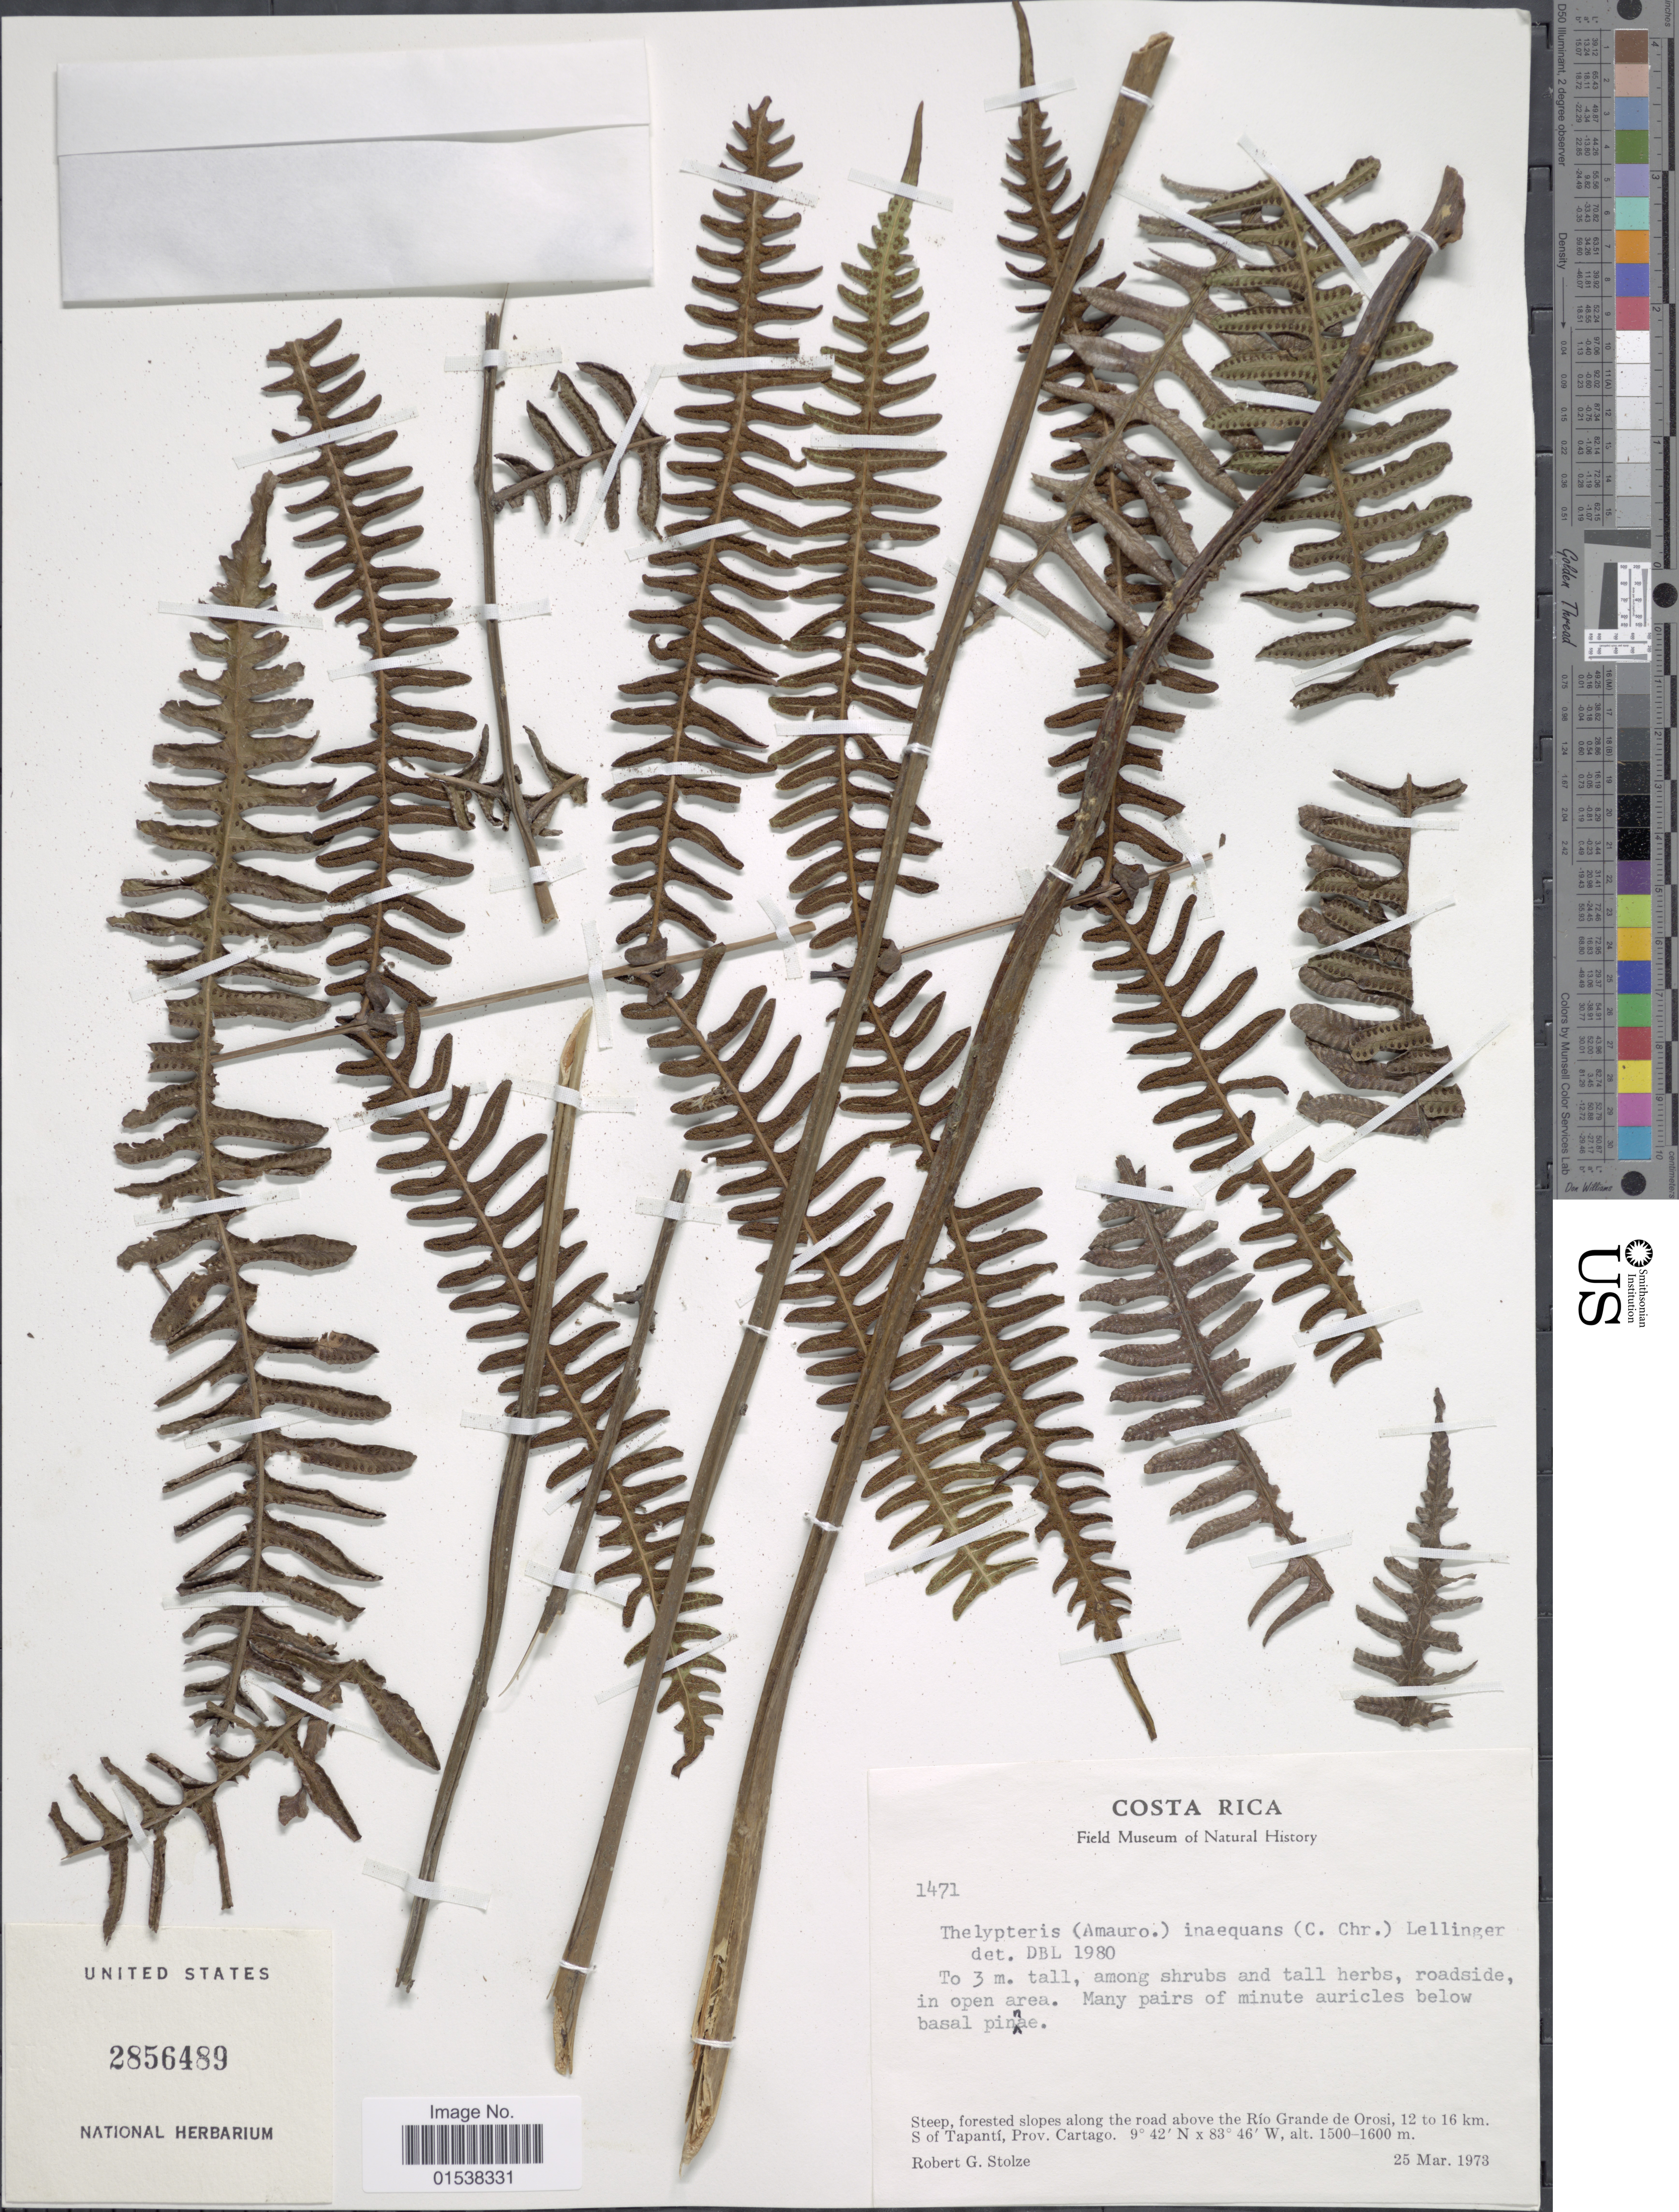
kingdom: Plantae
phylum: Tracheophyta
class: Polypodiopsida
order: Polypodiales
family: Thelypteridaceae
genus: Amauropelta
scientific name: Amauropelta inaequans (C. Chr.) comb. nov., ined 2015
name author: (C. Chr.)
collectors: R. G. Stolze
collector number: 1471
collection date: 1973-03-25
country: Costa Rica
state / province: Cartago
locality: Steep forested slopes along the road above the Rio Grande de Orosi, 12 to 16 km S of Tapanti, Prov. Cartago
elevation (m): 1500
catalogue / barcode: US 2856489